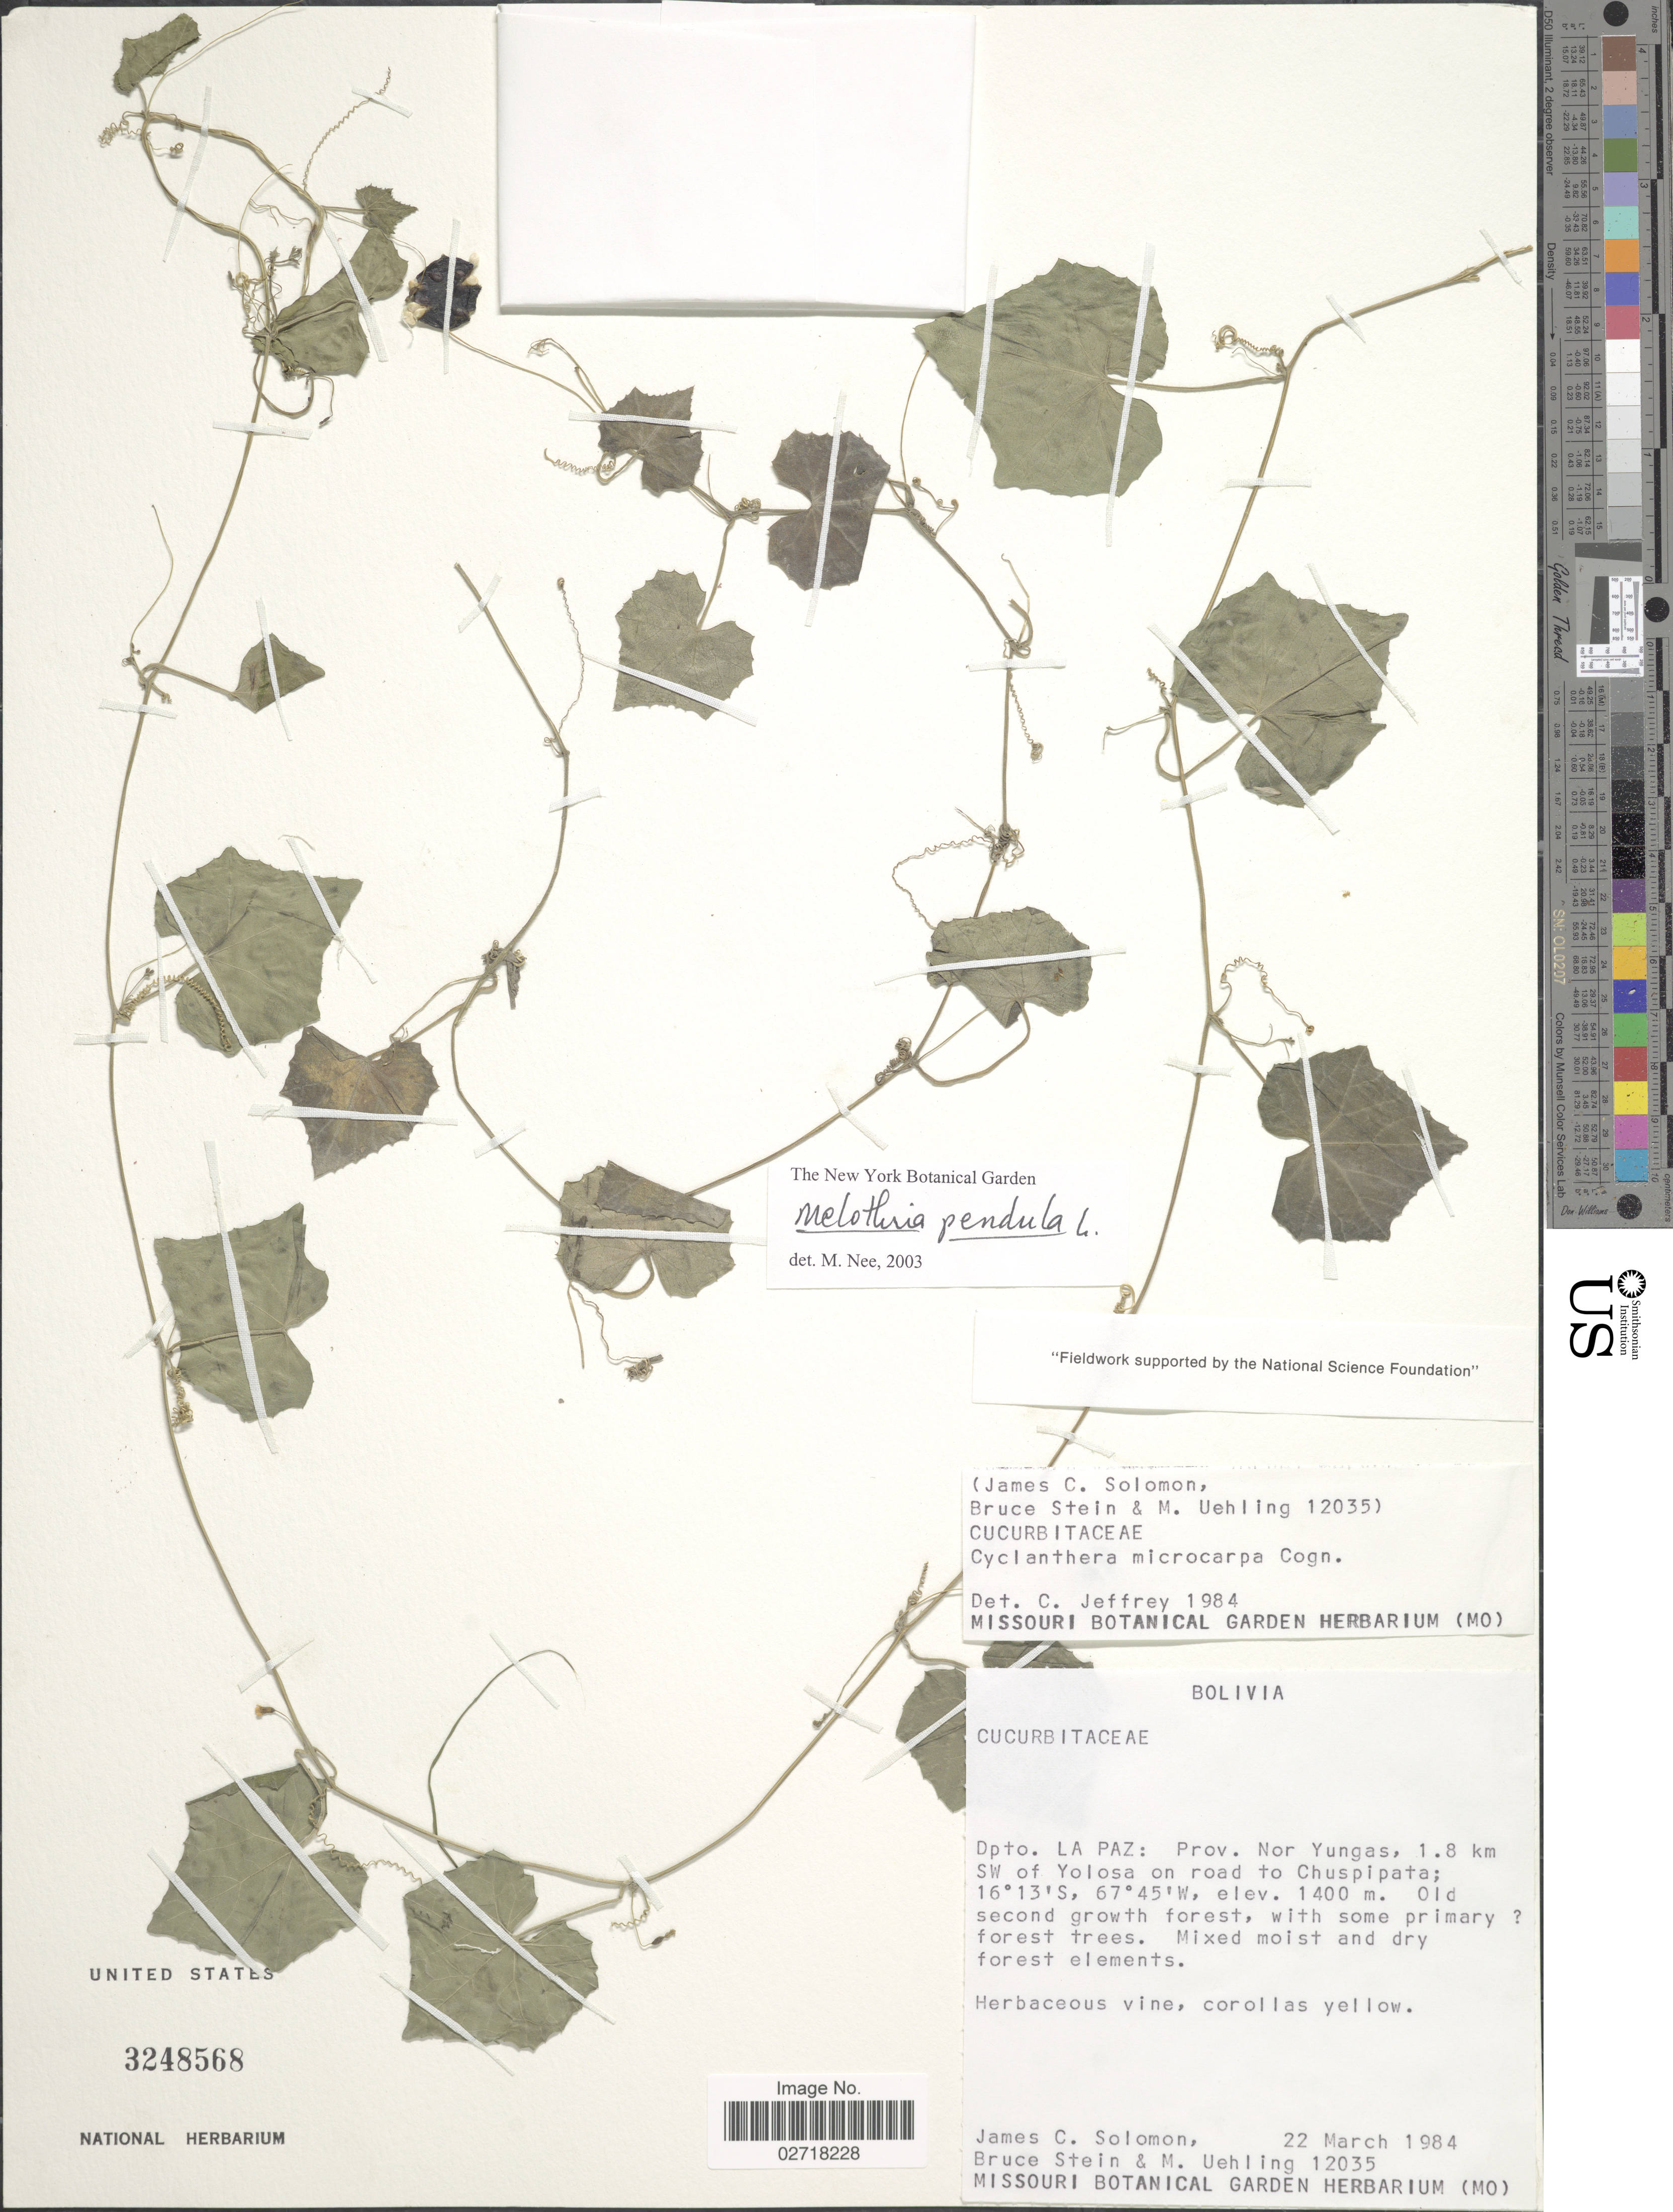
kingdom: Plantae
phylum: Tracheophyta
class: Magnoliopsida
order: Cucurbitales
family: Cucurbitaceae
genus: Melothria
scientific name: Melothria pendula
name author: L.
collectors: J. C. Solomon, B. A. Stein & M. Uehling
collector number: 12035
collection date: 1984-03-22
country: Bolivia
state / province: La Paz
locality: Prov. Nor Yungas, 1.8 km SW of Yolosa on road to Chuspipata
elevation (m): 1400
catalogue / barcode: US 3248568